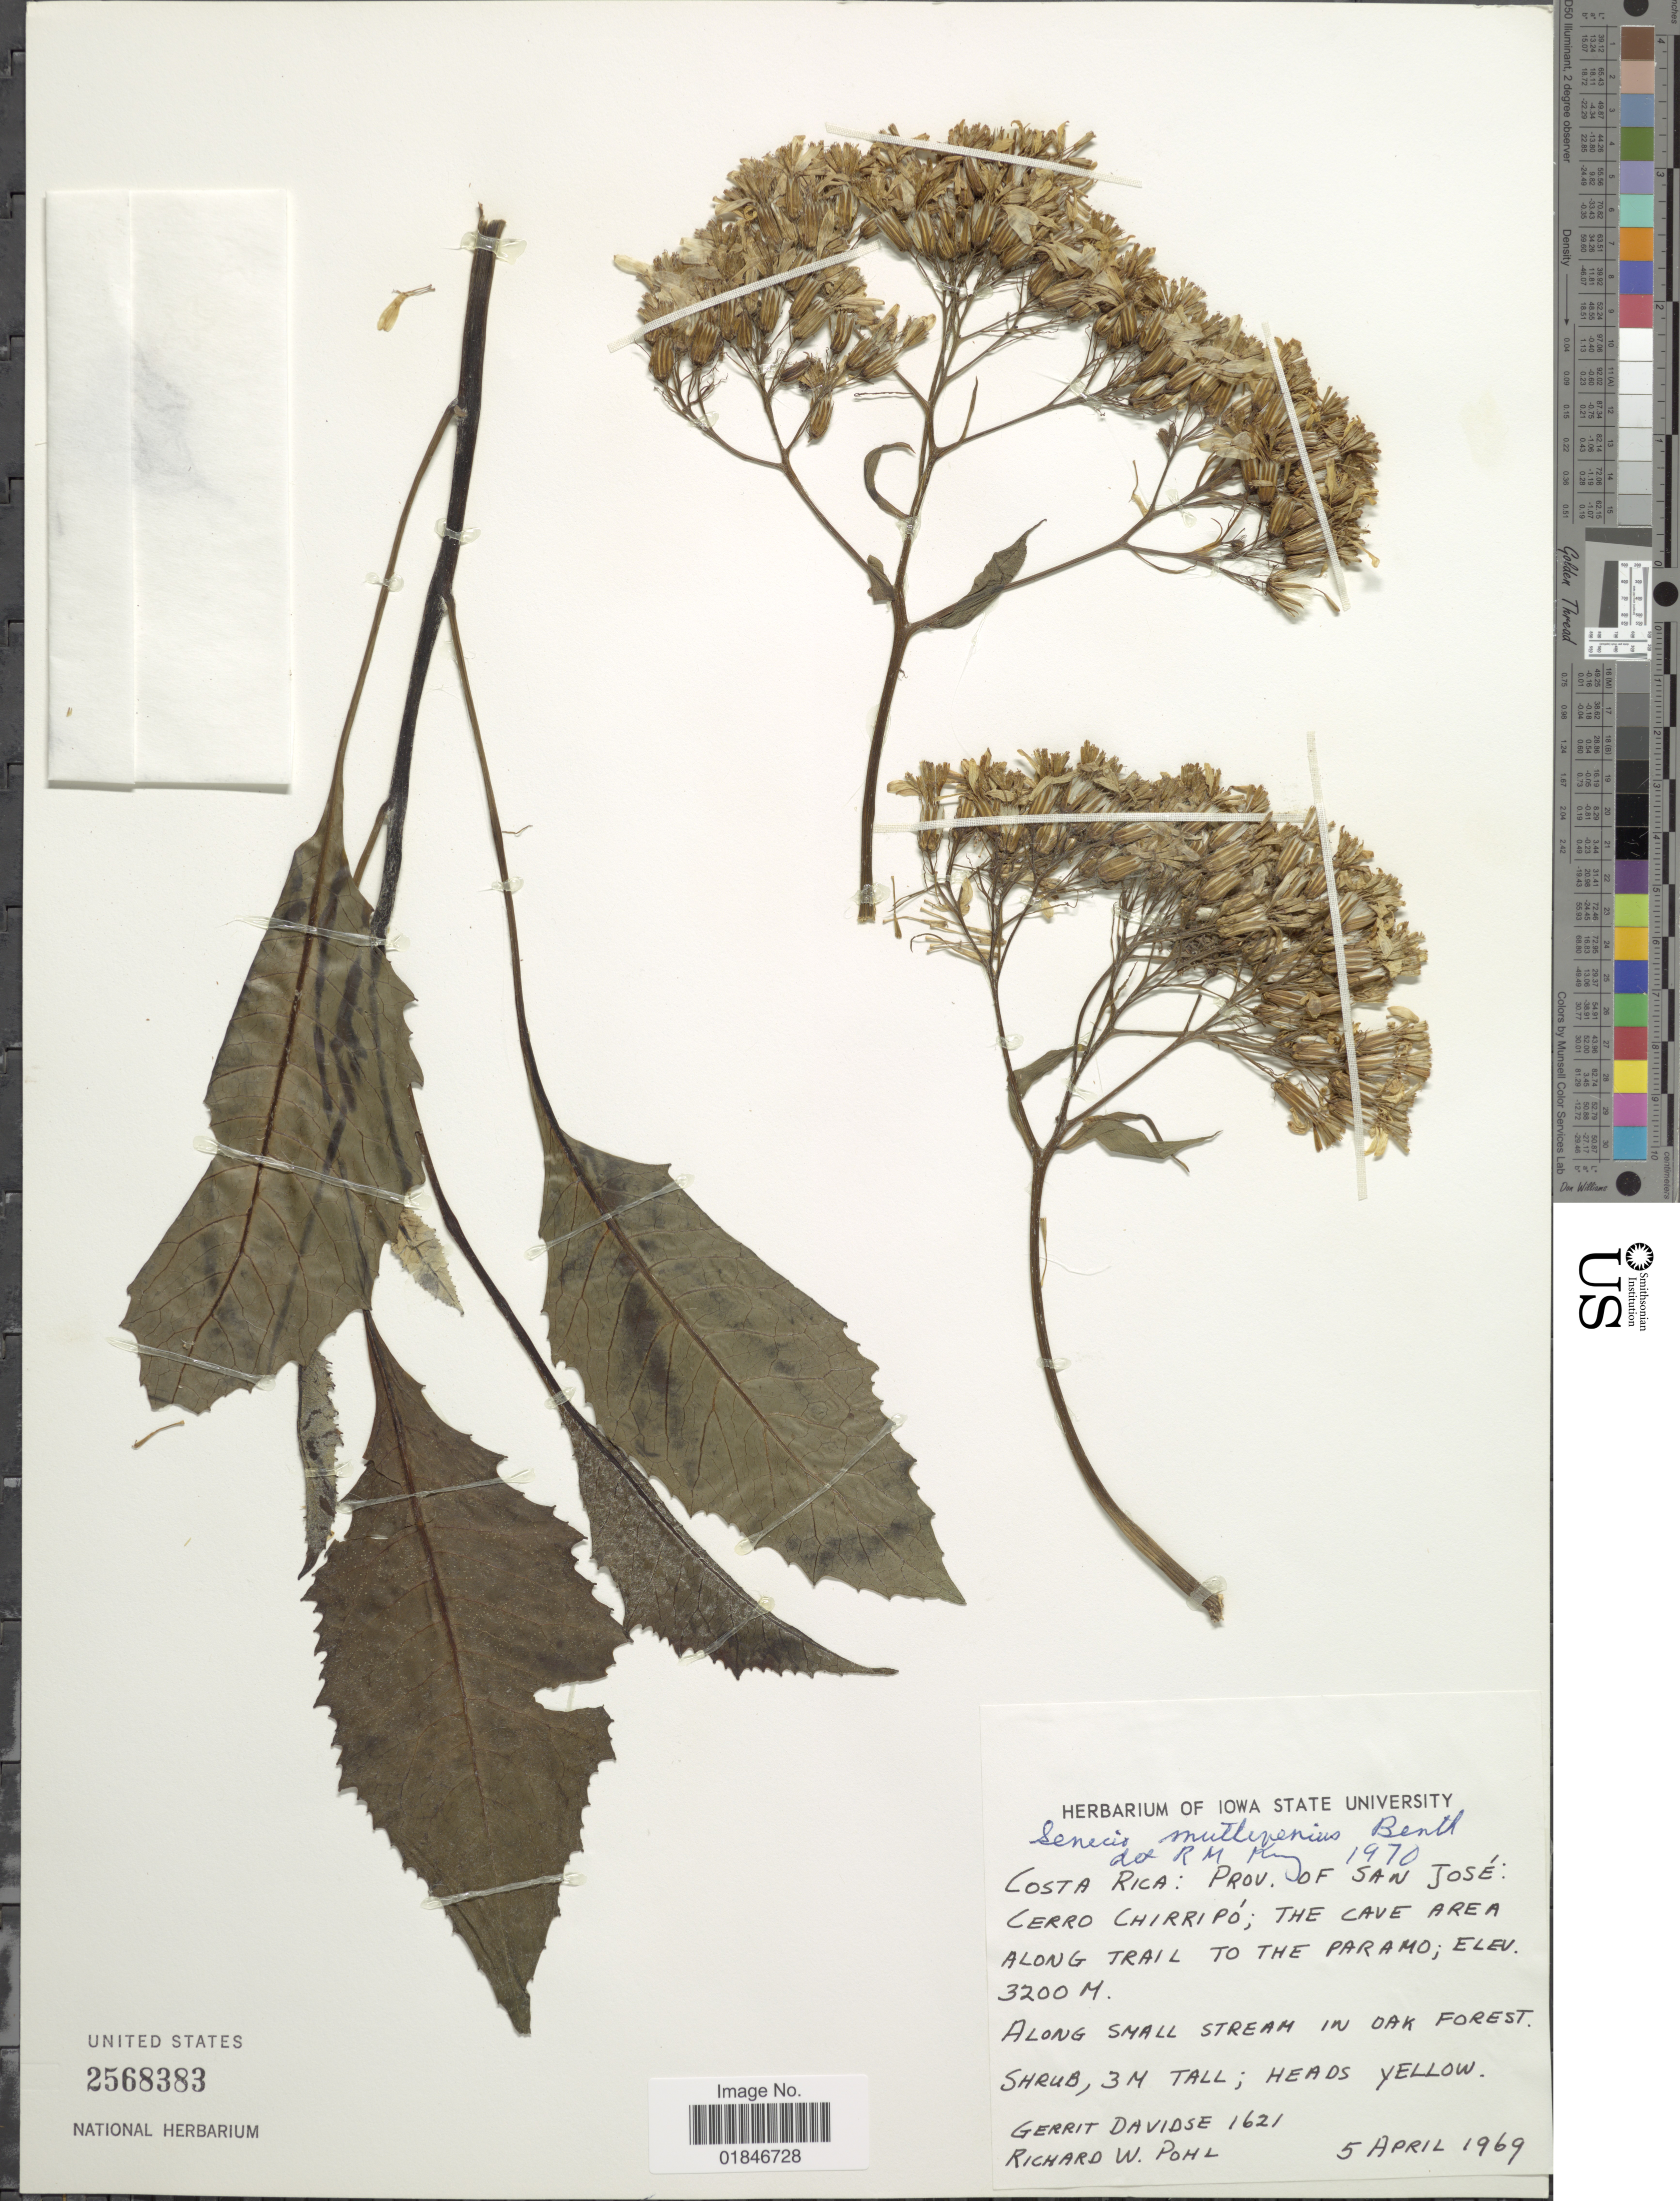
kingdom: Plantae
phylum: Tracheophyta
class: Magnoliopsida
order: Asterales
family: Asteraceae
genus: Jessea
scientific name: Jessea multivenia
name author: (Benth.) H. Rob. & Cuatrec.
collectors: G. Davidse & R. W. Pohl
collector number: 1621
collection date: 1969-04-05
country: Costa Rica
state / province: San José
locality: Costa Rica: Prov. of San Jose Cerro Chirripo; the Cave Area, Along trail to the Paramo.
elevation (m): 3200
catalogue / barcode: US 2568383